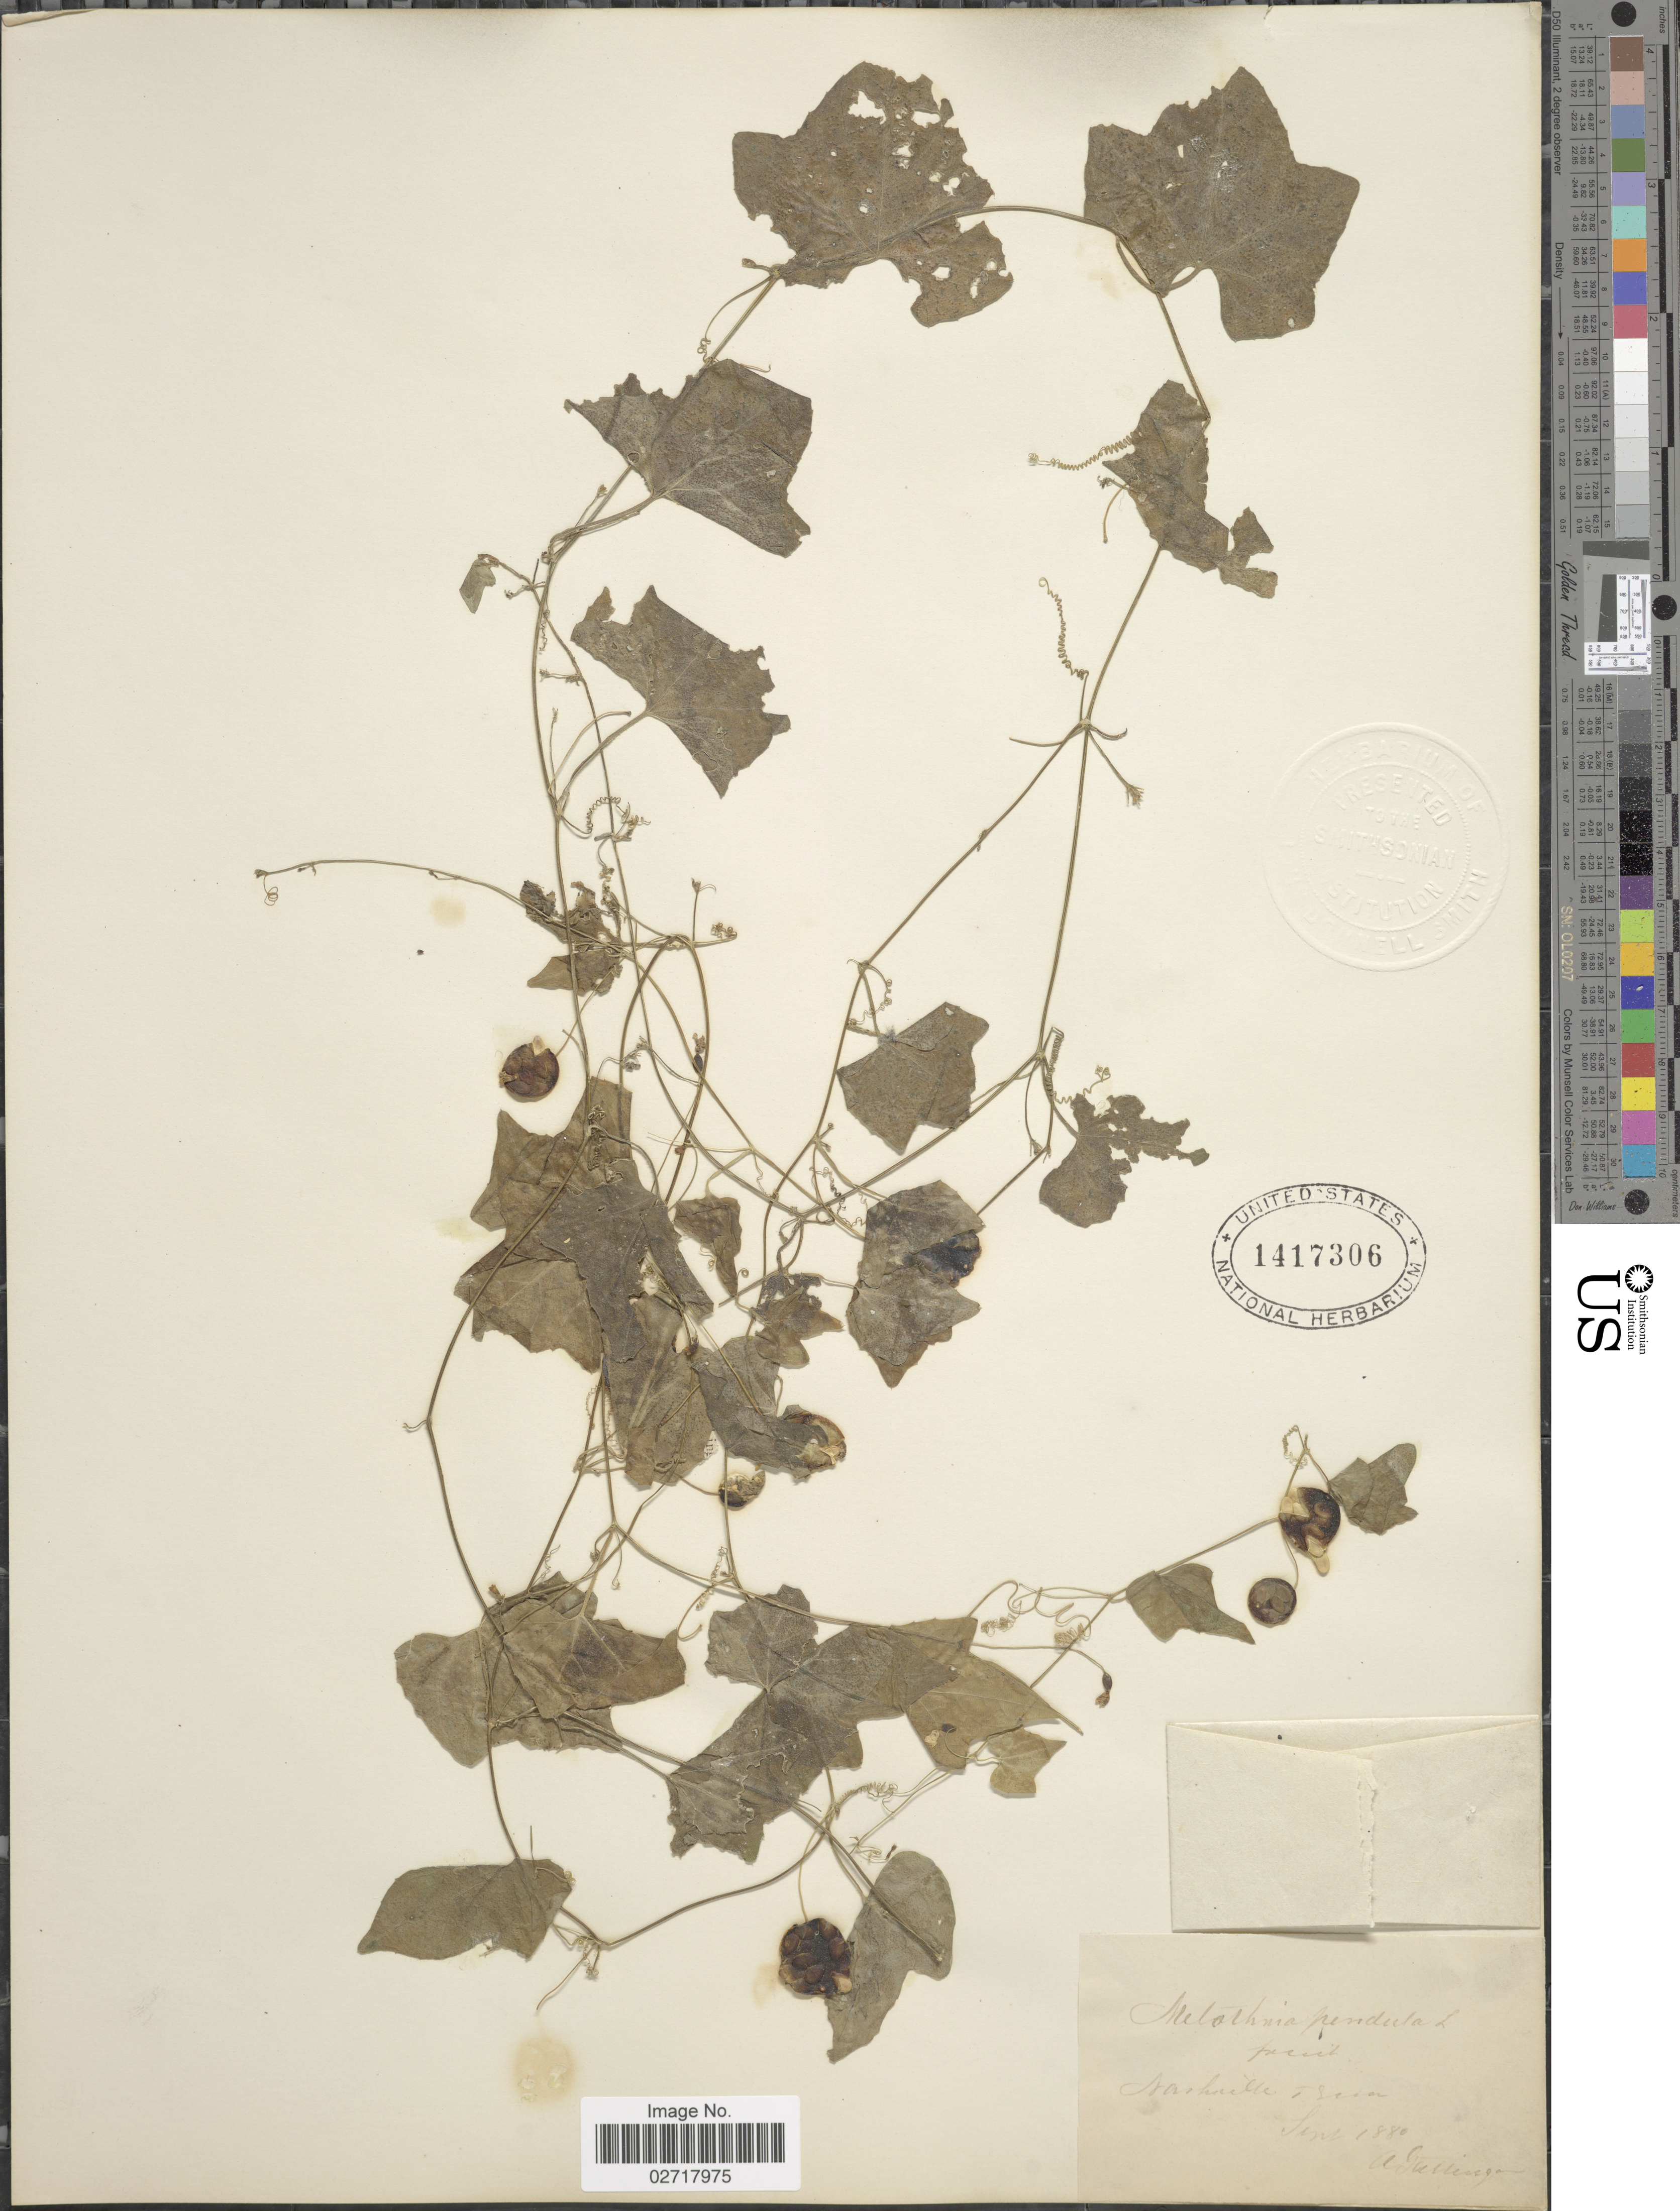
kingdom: Plantae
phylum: Tracheophyta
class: Magnoliopsida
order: Cucurbitales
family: Cucurbitaceae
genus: Melothria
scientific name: Melothria pendula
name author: L.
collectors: A. Gattinger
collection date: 1880-09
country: United States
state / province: Tennessee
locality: Nashville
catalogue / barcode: US 1417306